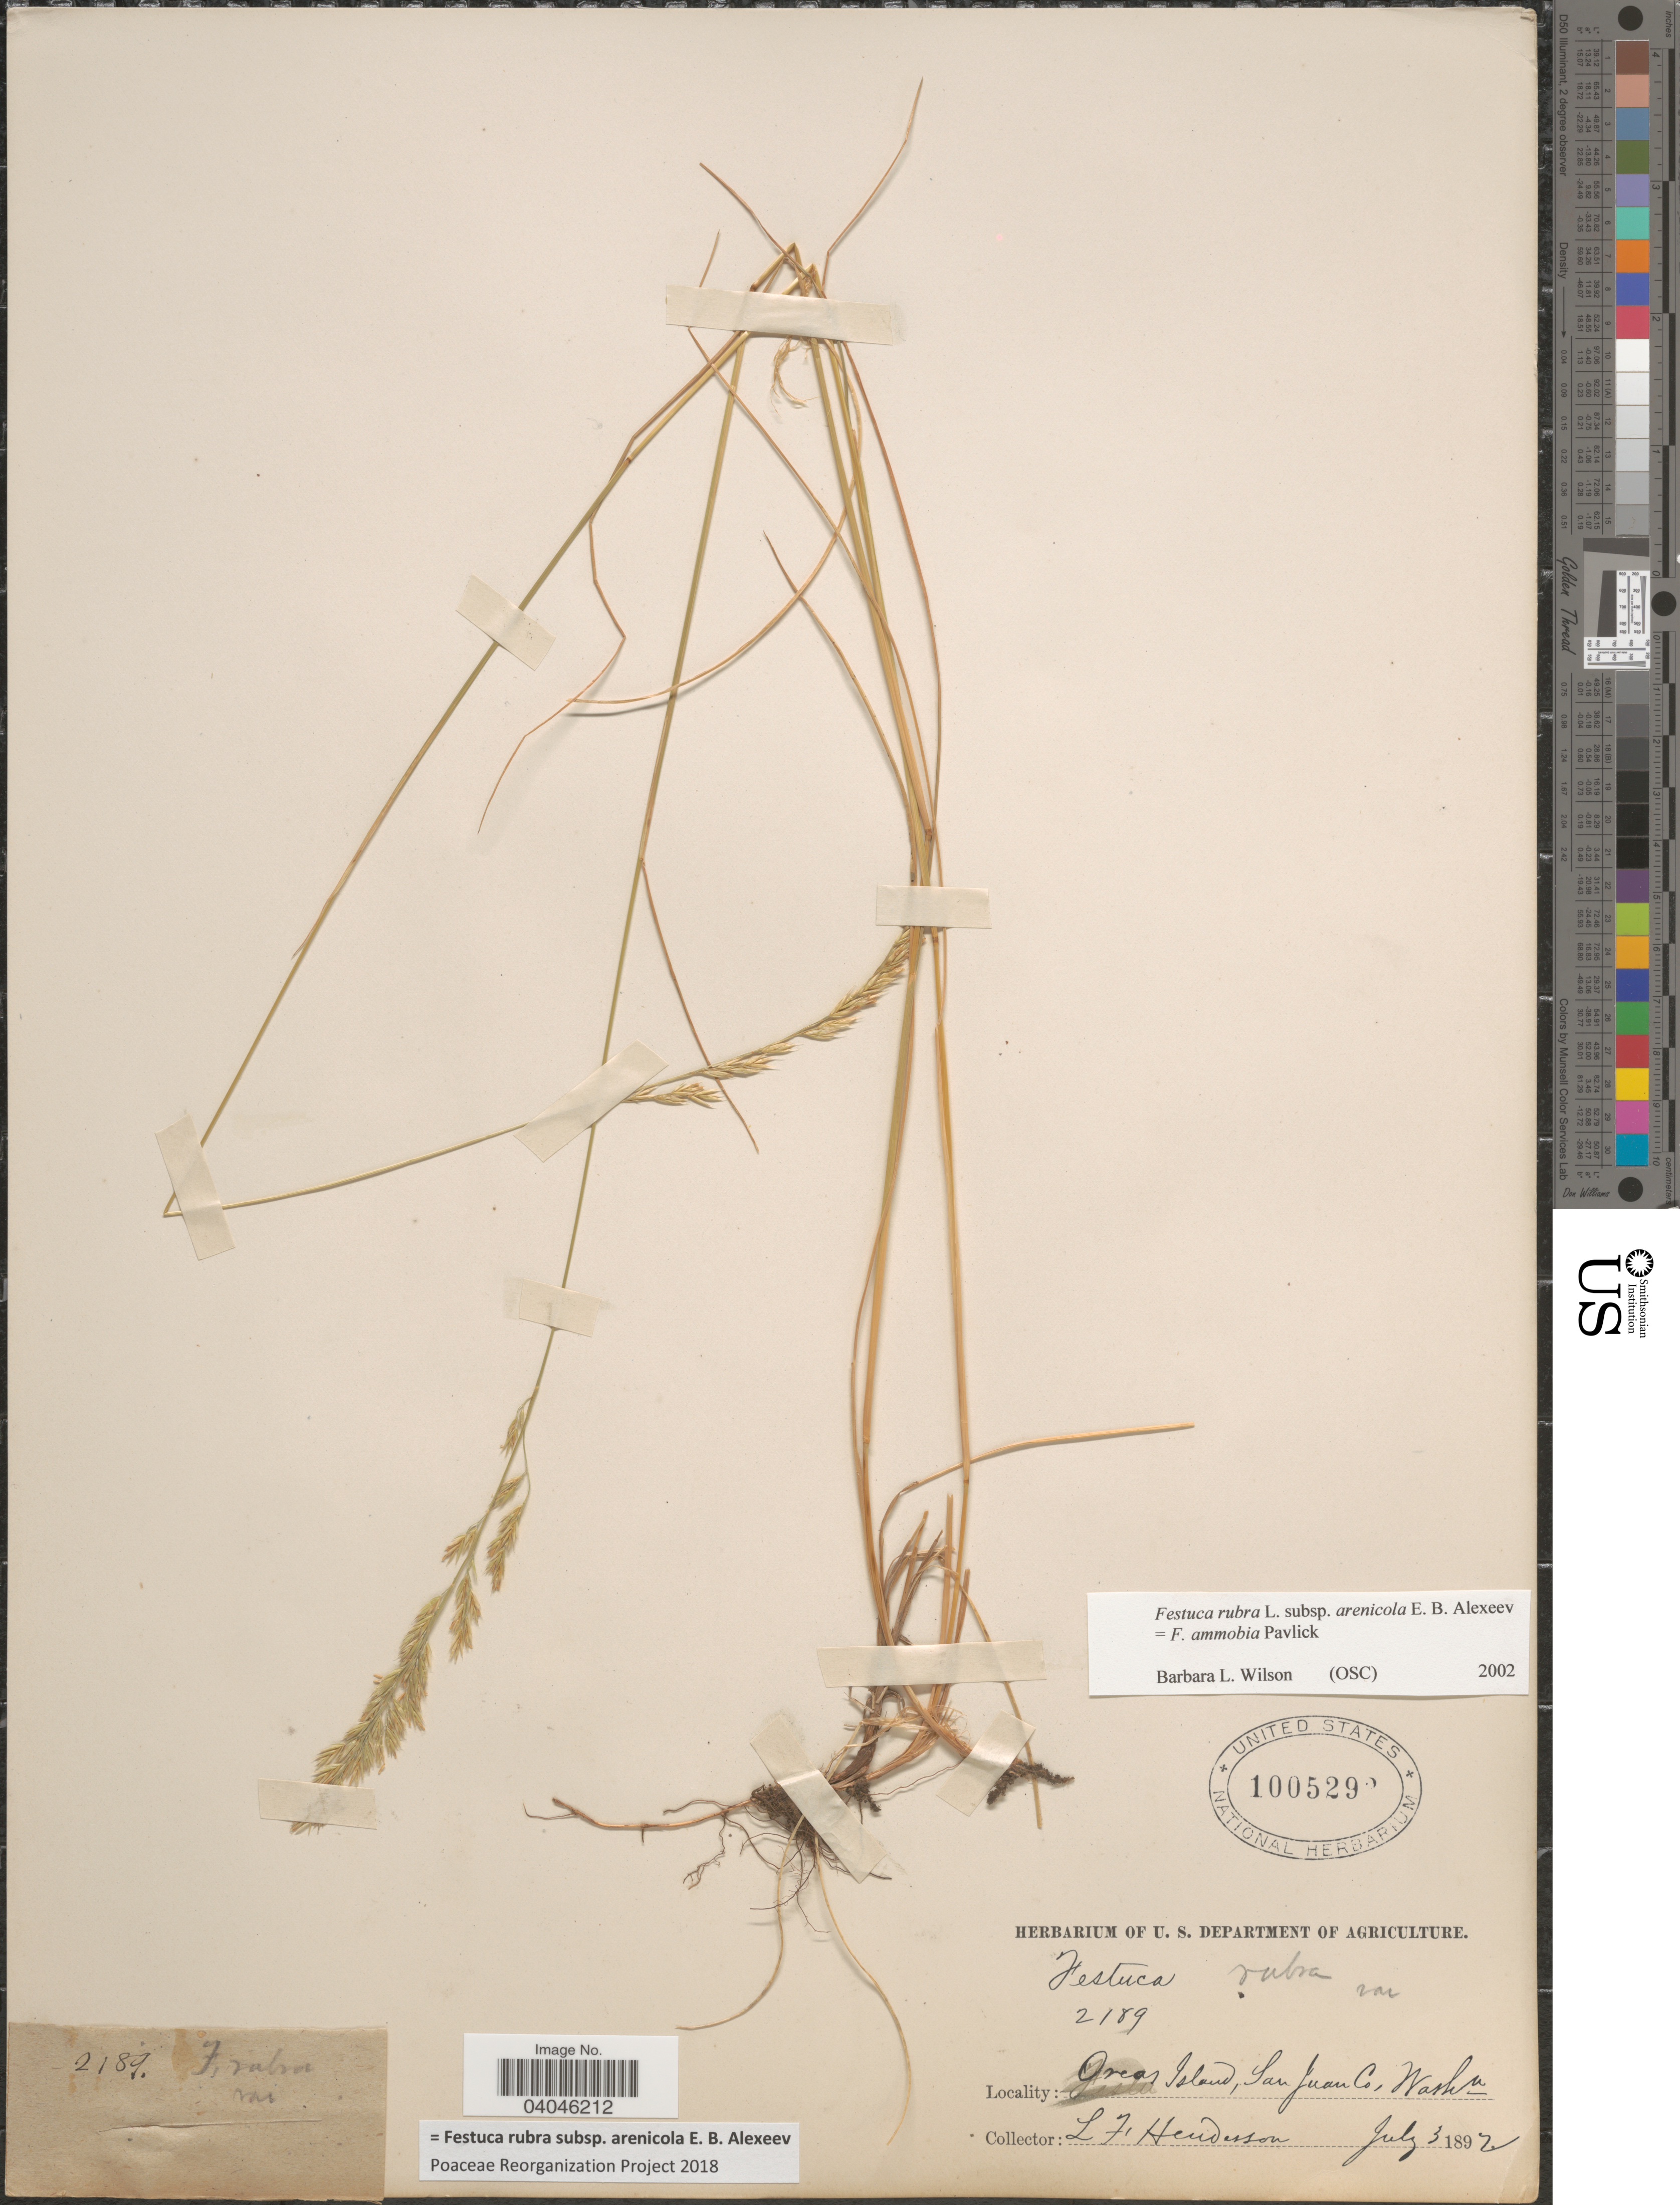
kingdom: Plantae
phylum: Tracheophyta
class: Liliopsida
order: Poales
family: Poaceae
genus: Festuca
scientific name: Festuca rubra subsp. arenicola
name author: E.B. Alexeev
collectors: L. Henderson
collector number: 2189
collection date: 1892-07-03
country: United States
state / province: Washington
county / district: San Juan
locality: Orcas Island, San Juan Co.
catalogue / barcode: US 1005298